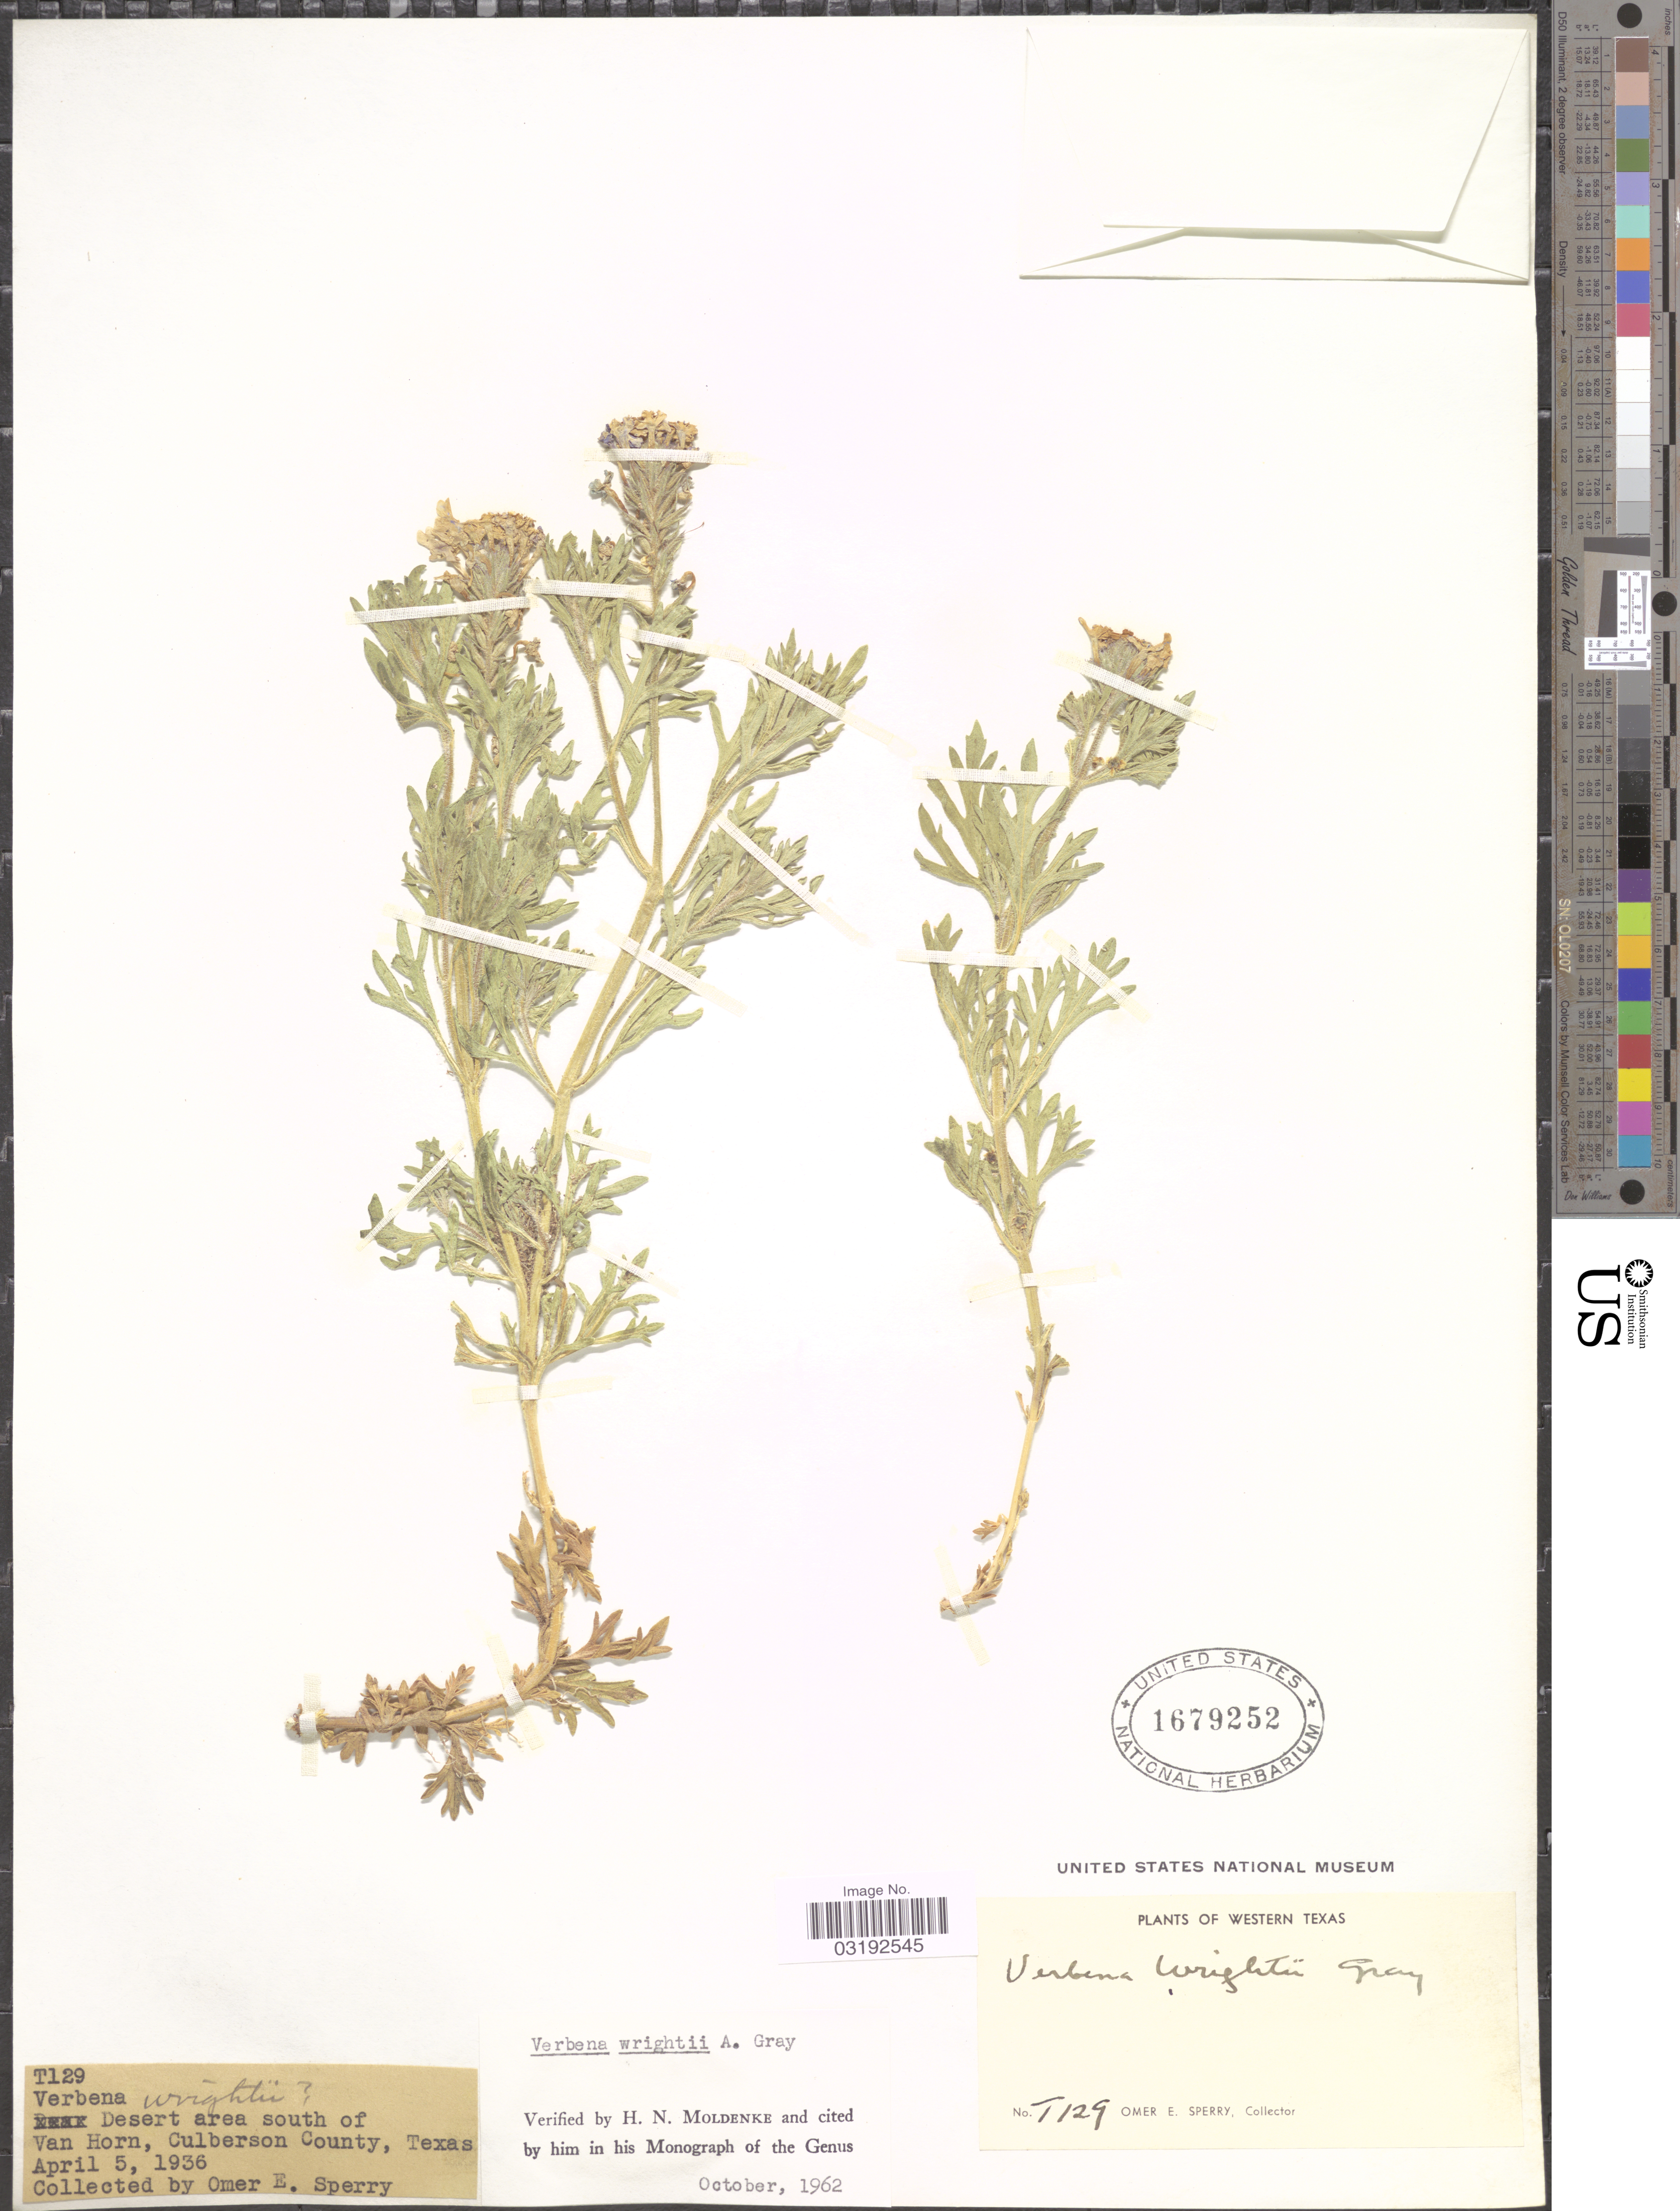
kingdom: Plantae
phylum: Tracheophyta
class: Magnoliopsida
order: Lamiales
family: Verbenaceae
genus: Verbena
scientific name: Verbena wrightii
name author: A. Gray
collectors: O. E. Sperry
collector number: T129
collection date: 1936-04-05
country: United States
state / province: Texas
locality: Western Texas. Desert area south of Van Horn, Culberson County.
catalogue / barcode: US 1679252